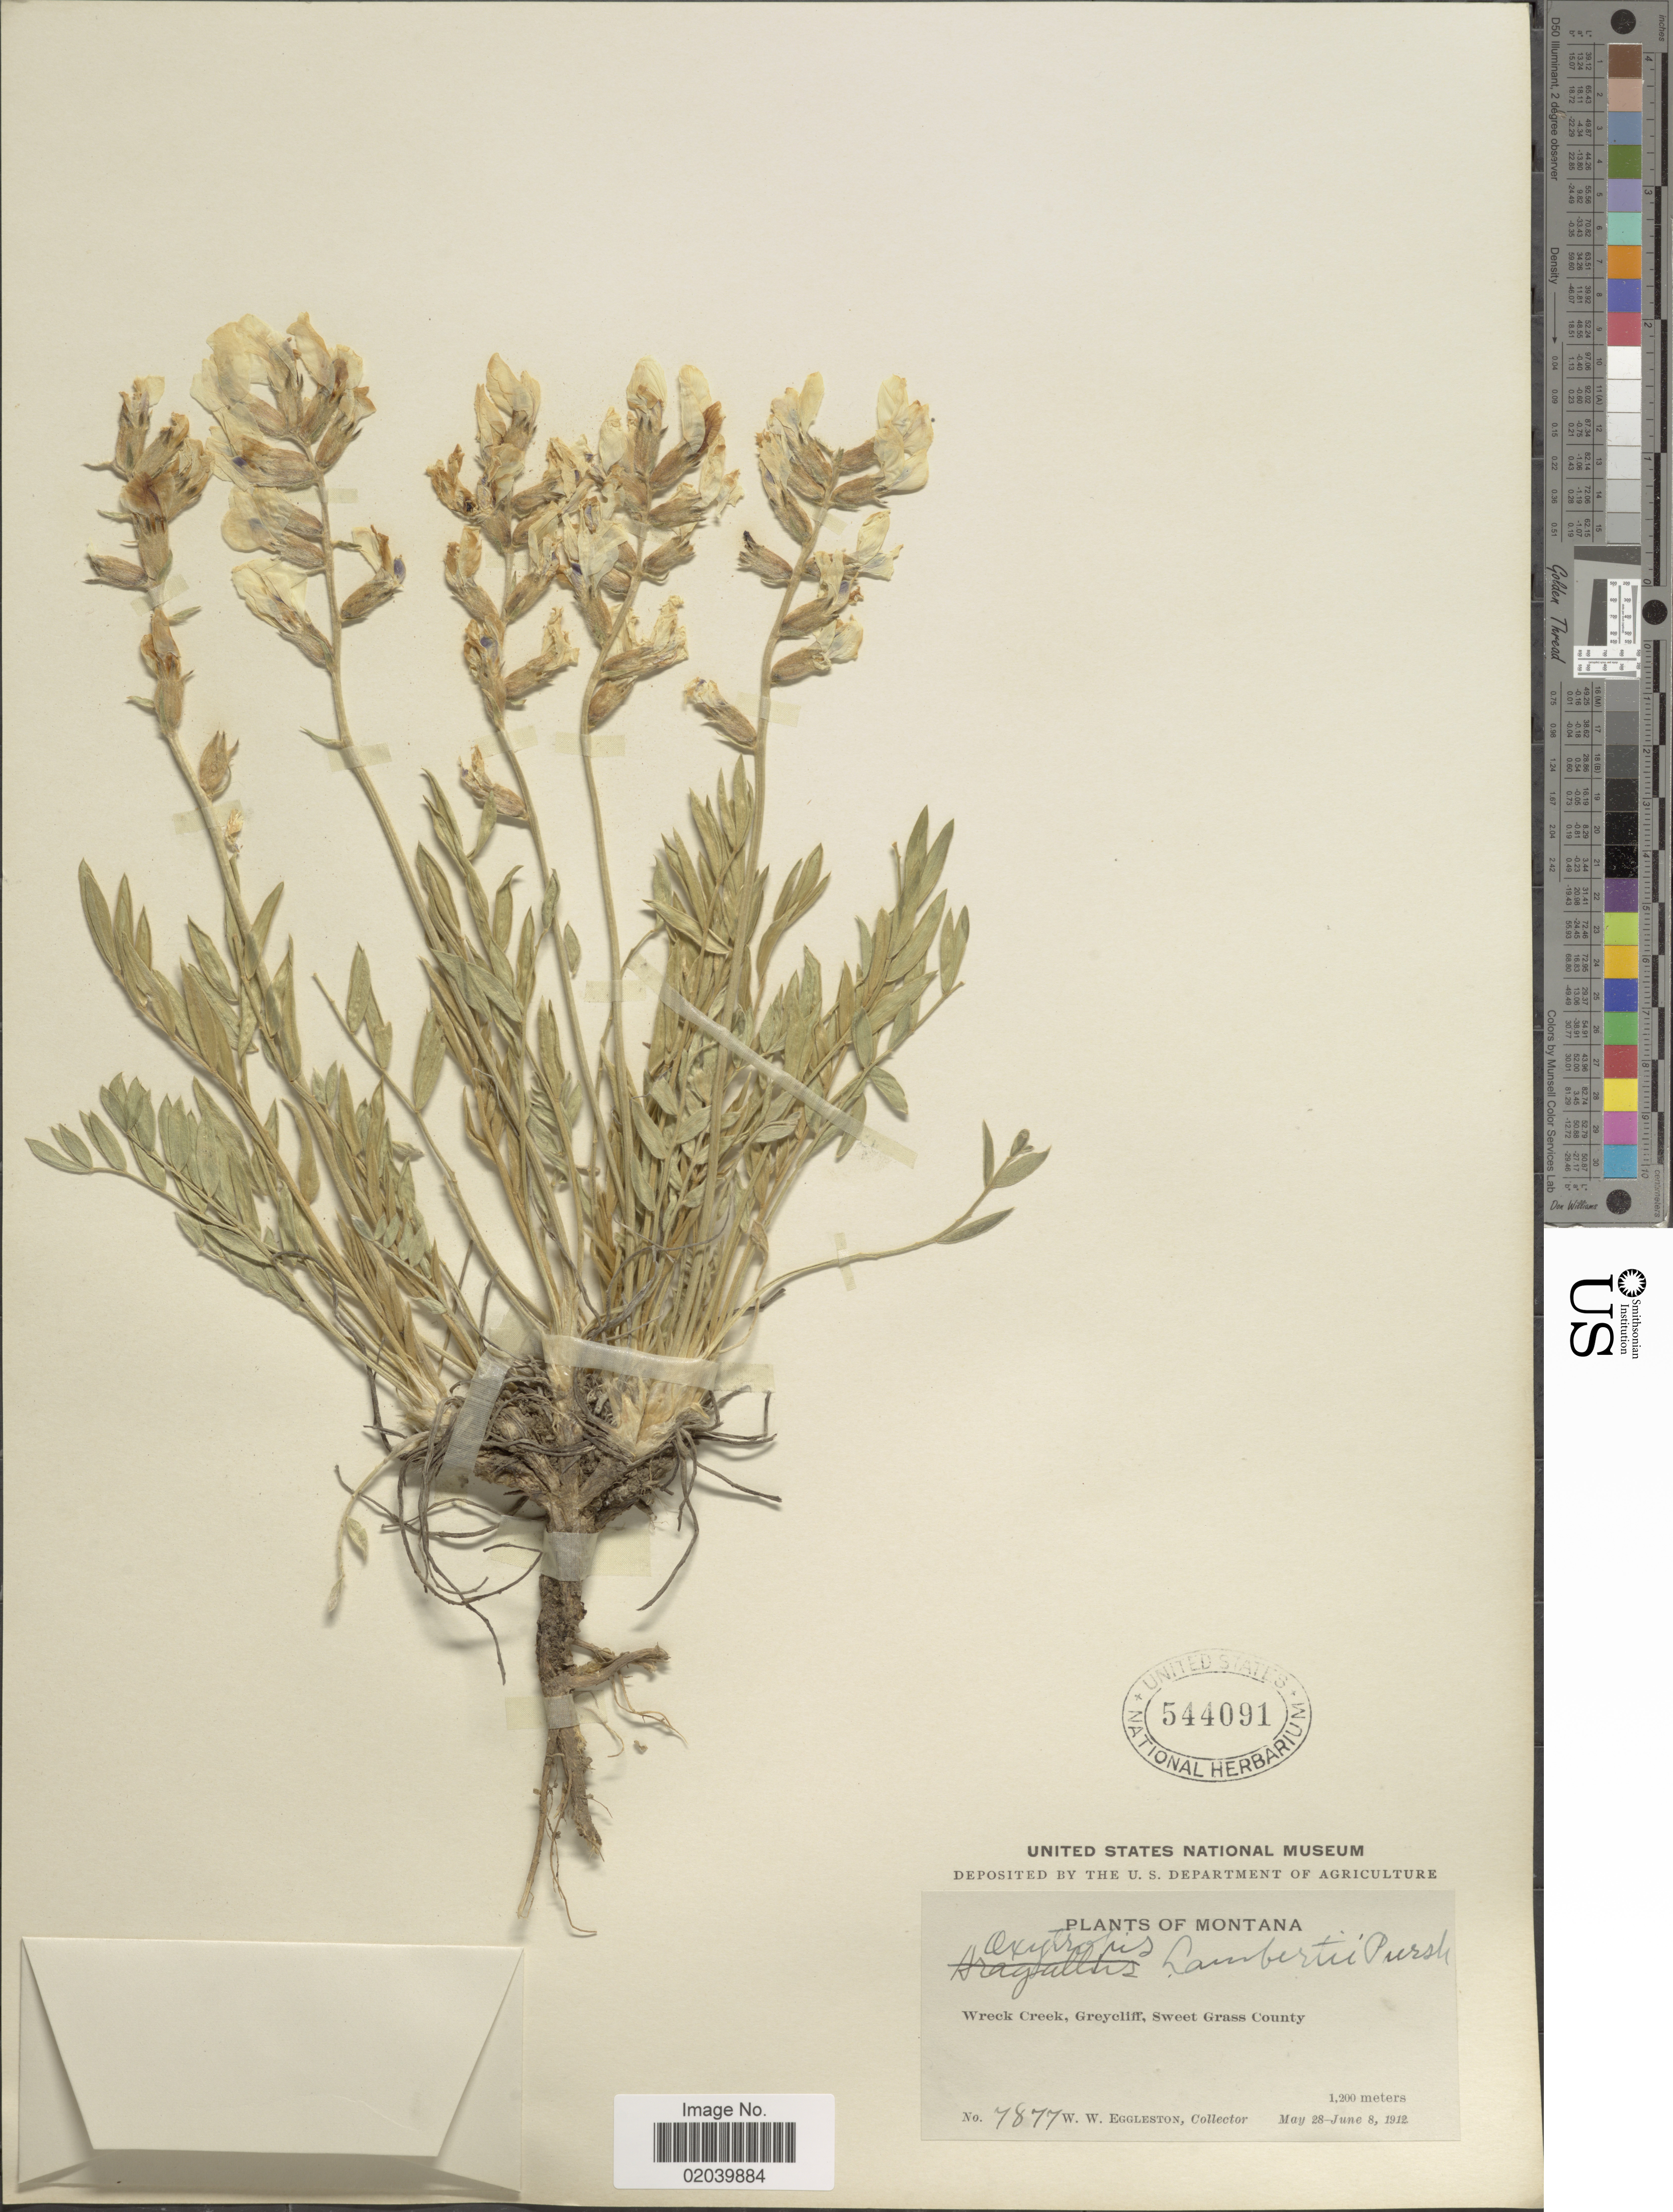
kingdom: Plantae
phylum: Tracheophyta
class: Magnoliopsida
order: Fabales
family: Fabaceae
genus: Oxytropis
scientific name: Oxytropis lambertii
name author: Pursh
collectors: W. W. Eggleston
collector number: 7877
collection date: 1912-05-28/1912-06-08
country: United States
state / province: Montana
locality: Wreck Creek, Greycliff, Sweet Grass County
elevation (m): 1200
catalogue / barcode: US 544091